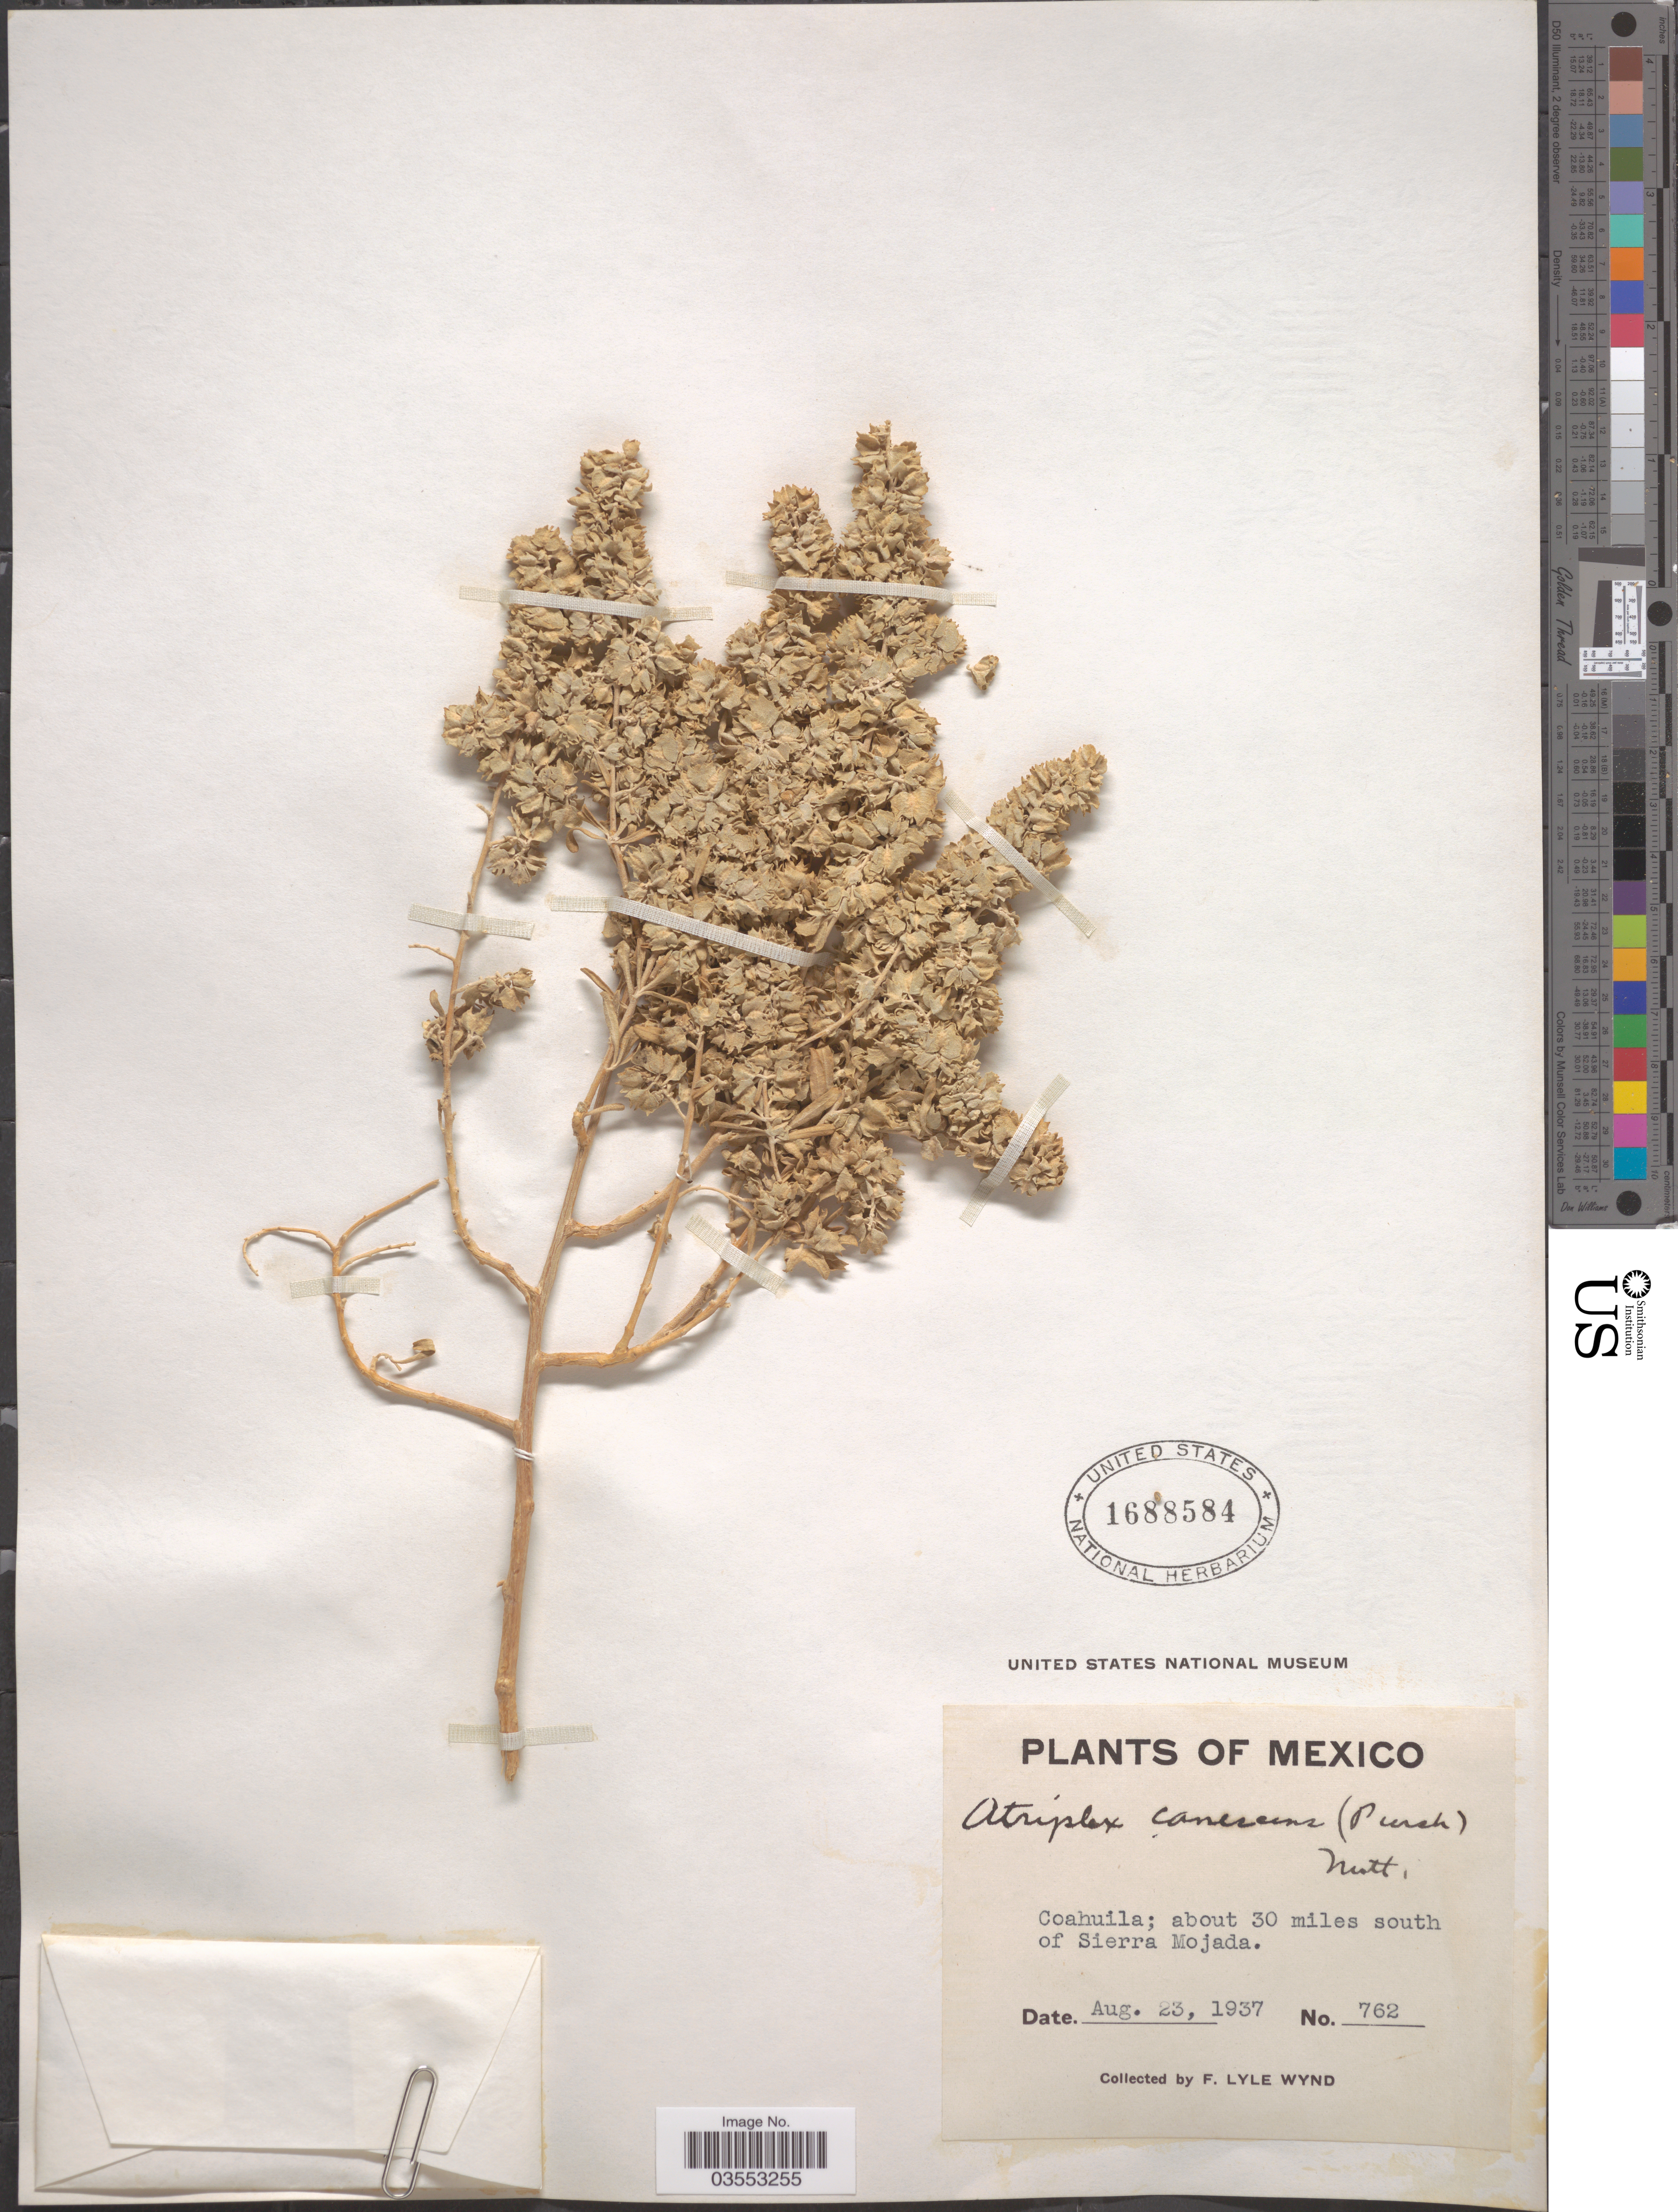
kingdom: Plantae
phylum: Tracheophyta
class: Magnoliopsida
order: Caryophyllales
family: Amaranthaceae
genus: Atriplex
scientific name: Atriplex canescens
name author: (Pursh) Nutt.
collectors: F. L. Wynd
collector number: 762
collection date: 1937-08-23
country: Mexico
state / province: Coahuila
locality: About 30 miles south of Sierra Mojada.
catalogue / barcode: US 1688584